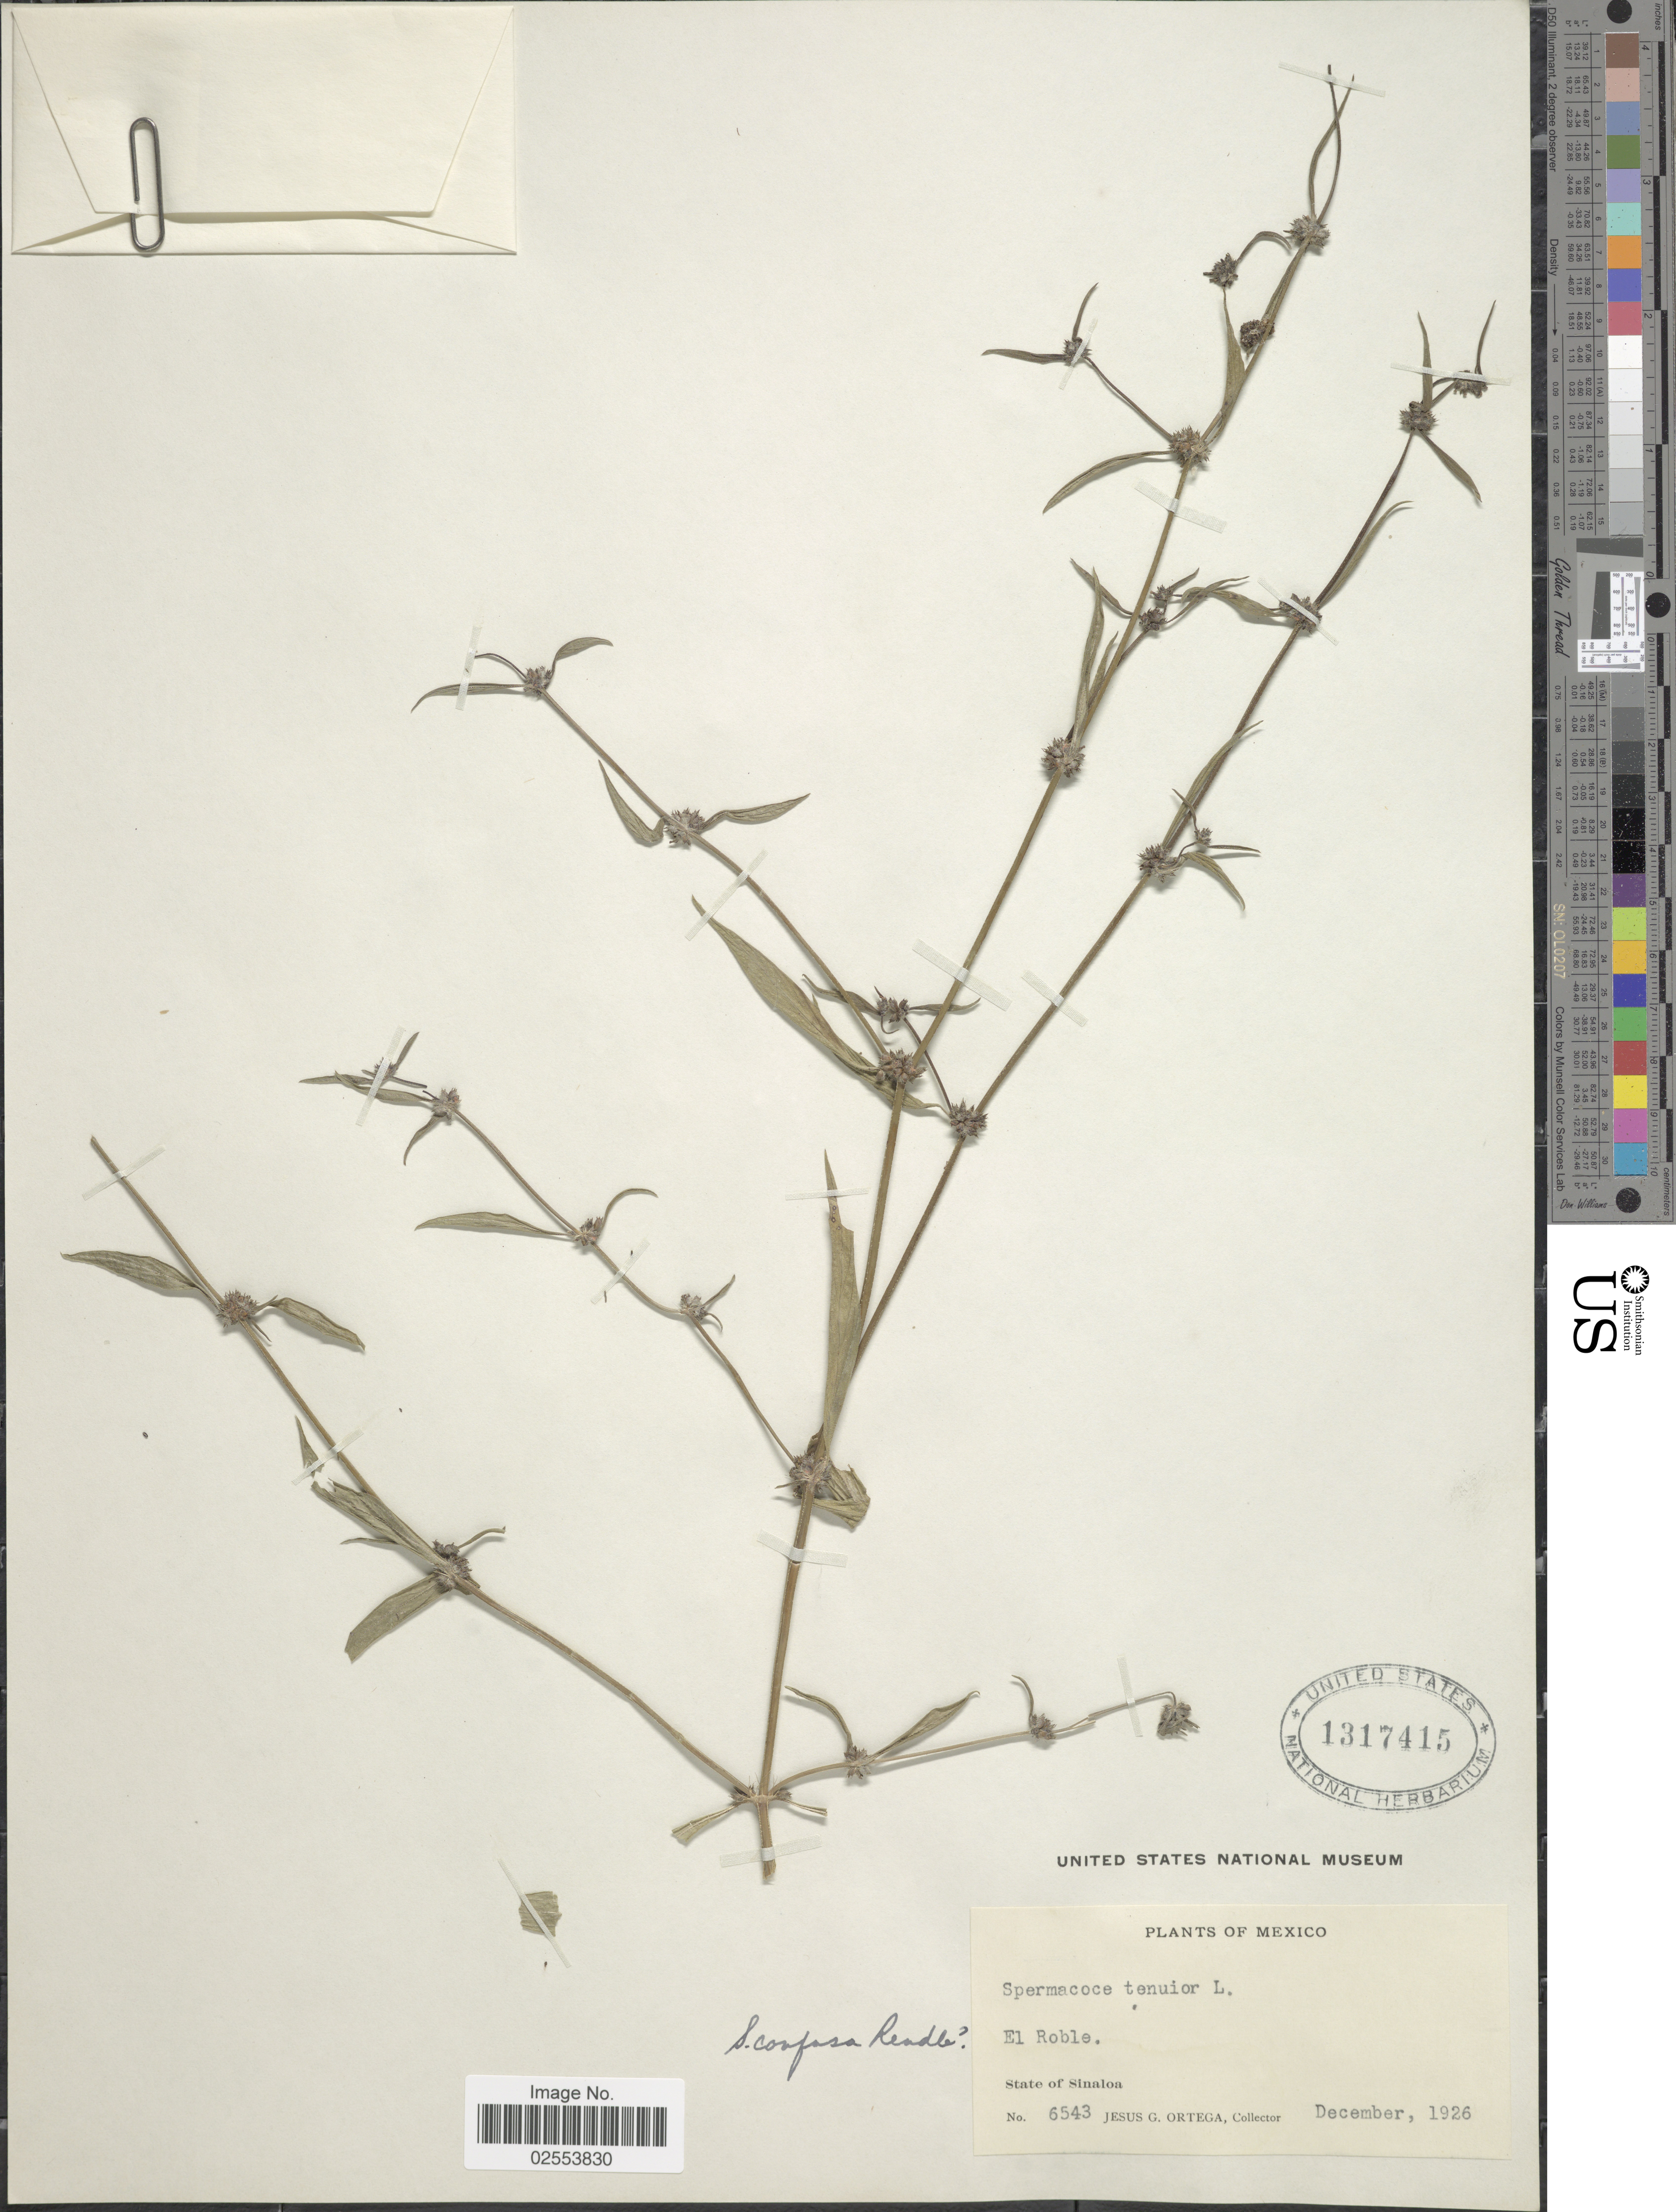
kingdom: Plantae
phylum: Tracheophyta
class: Magnoliopsida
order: Gentianales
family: Rubiaceae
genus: Spermacoce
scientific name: Spermacoce tenuior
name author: L.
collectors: J. Ortega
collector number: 6543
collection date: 1926-12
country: Mexico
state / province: Sinaloa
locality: El Roble.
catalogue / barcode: US 1317415